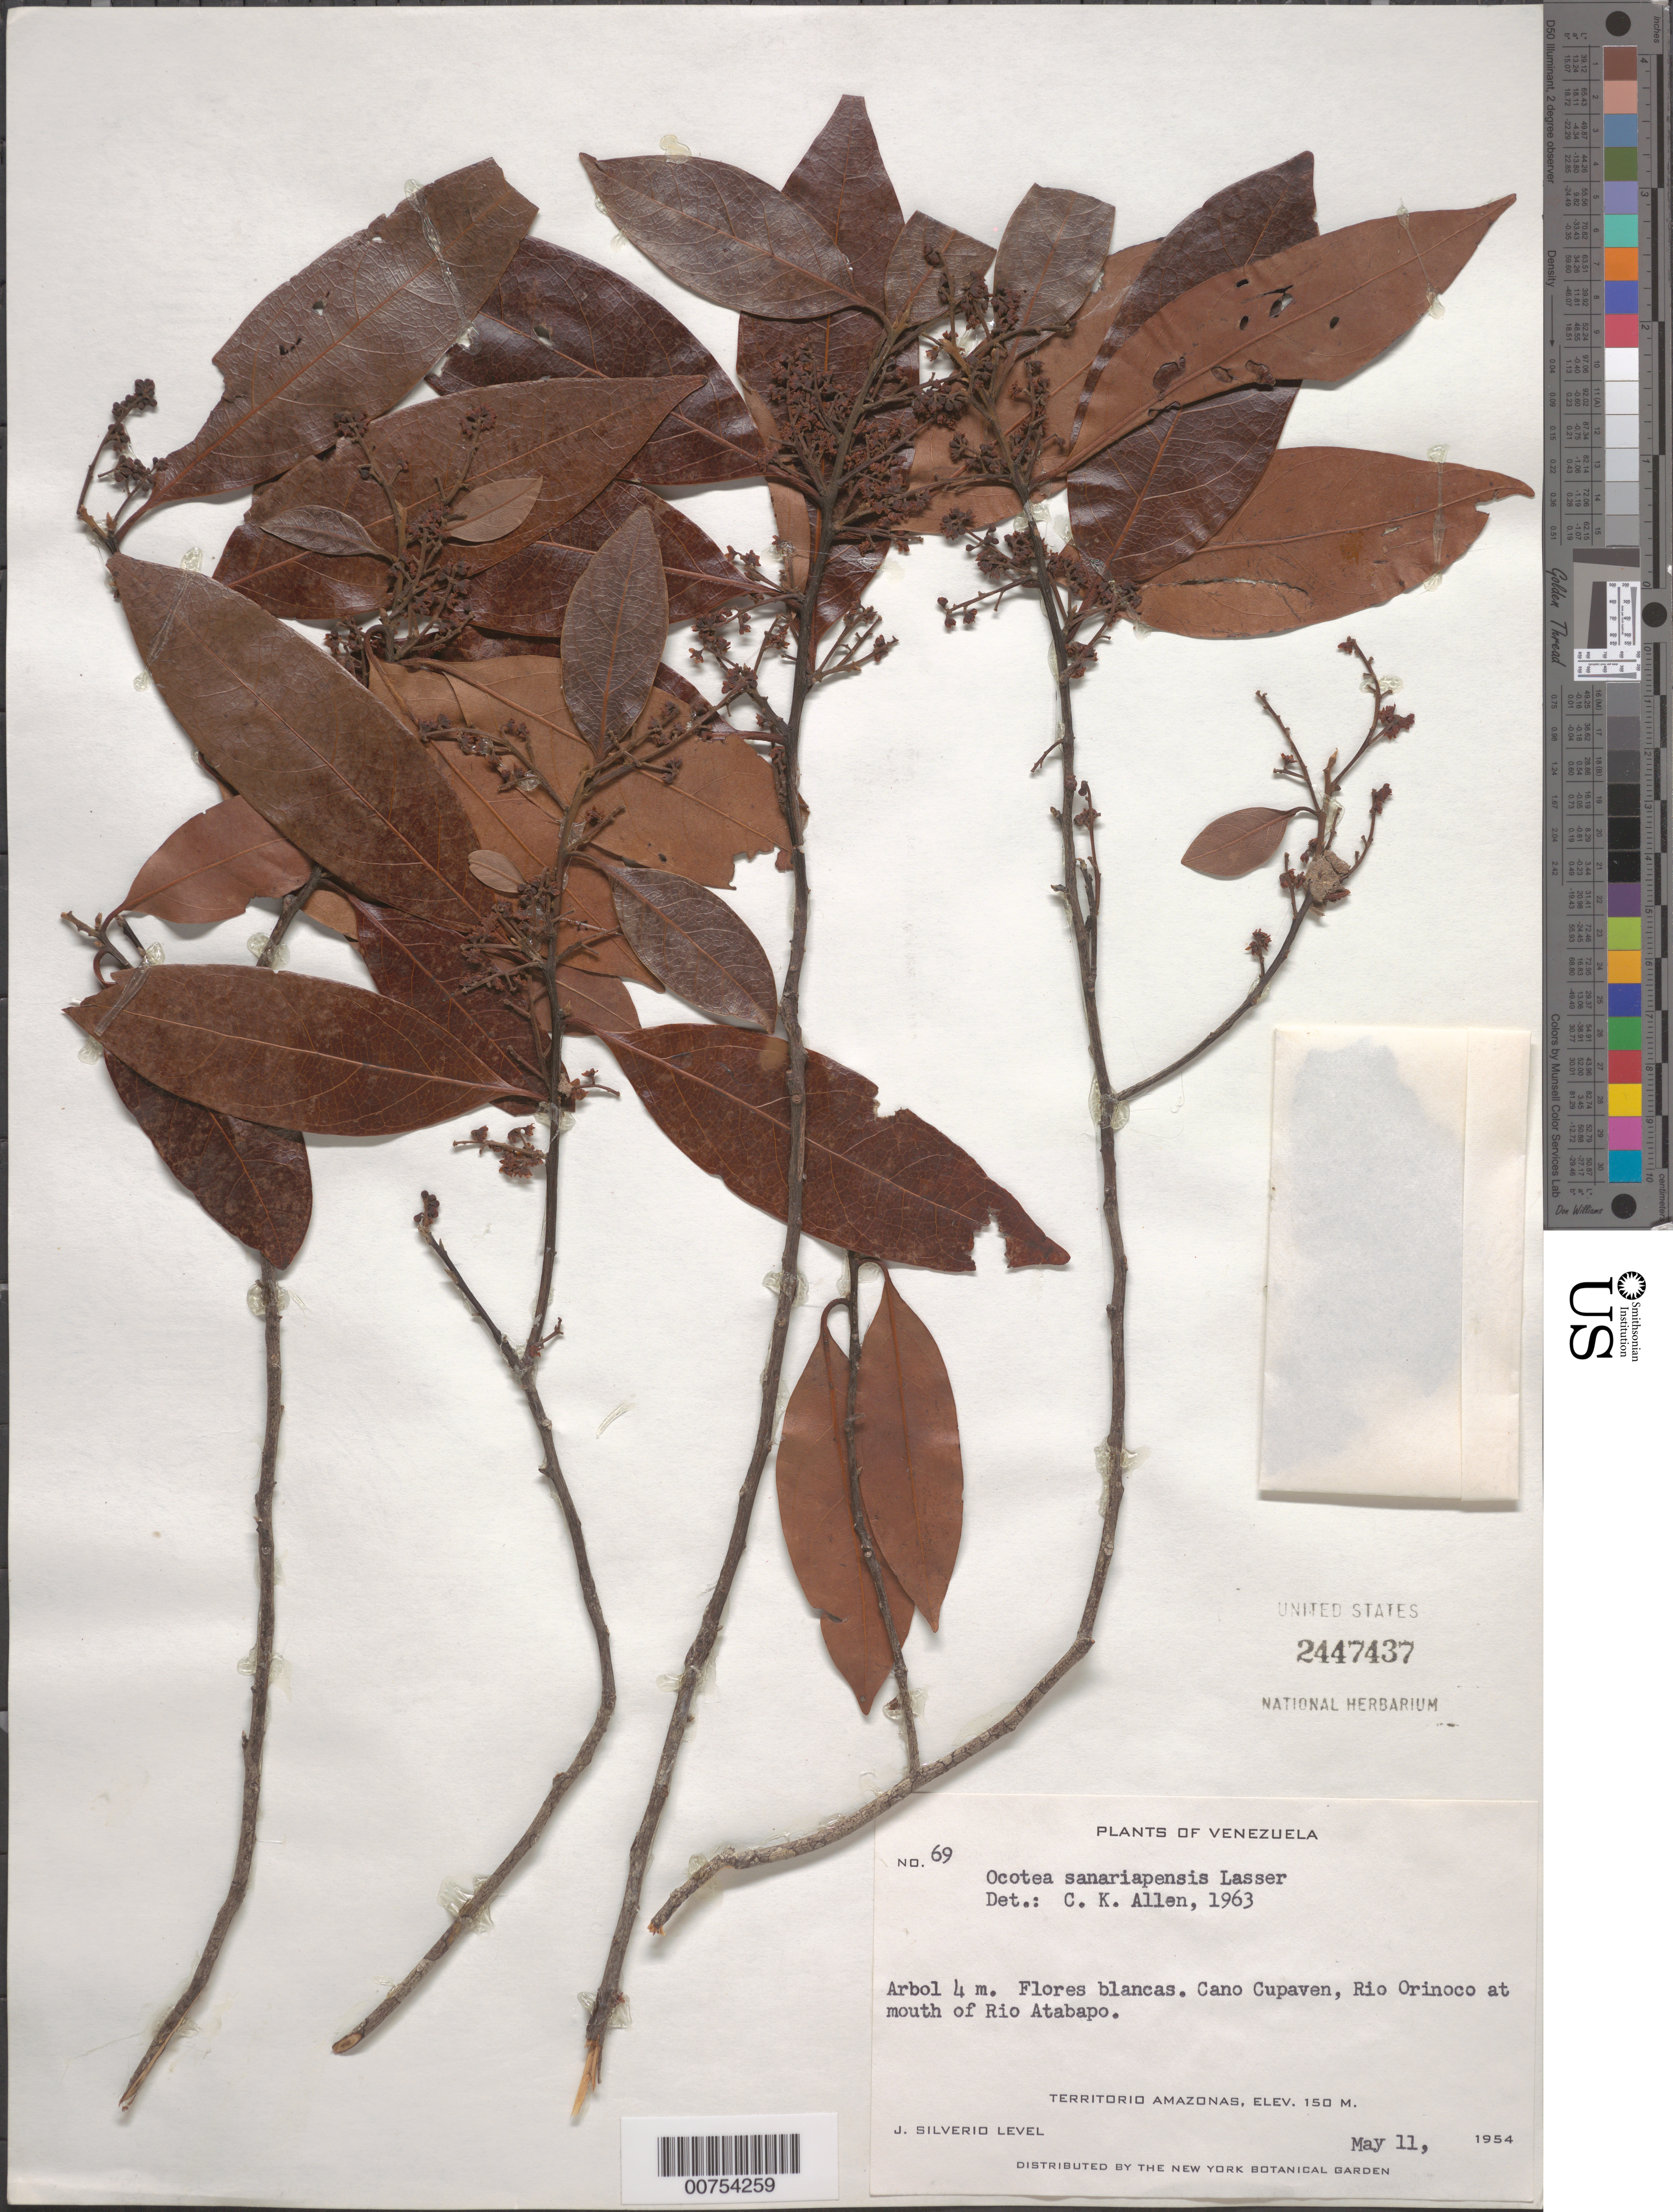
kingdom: Plantae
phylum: Tracheophyta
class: Magnoliopsida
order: Laurales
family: Lauraceae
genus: Ocotea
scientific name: Ocotea sanariapensis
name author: Lasser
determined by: Allen, C. K.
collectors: J. Silverio L.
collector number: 69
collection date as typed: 11-May-54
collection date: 1954-05-11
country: Venezuela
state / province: Amazonas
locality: Río Orinoco, at mouth of Río Atabapo, Caño Cupaven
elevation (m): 150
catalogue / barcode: US 2447437